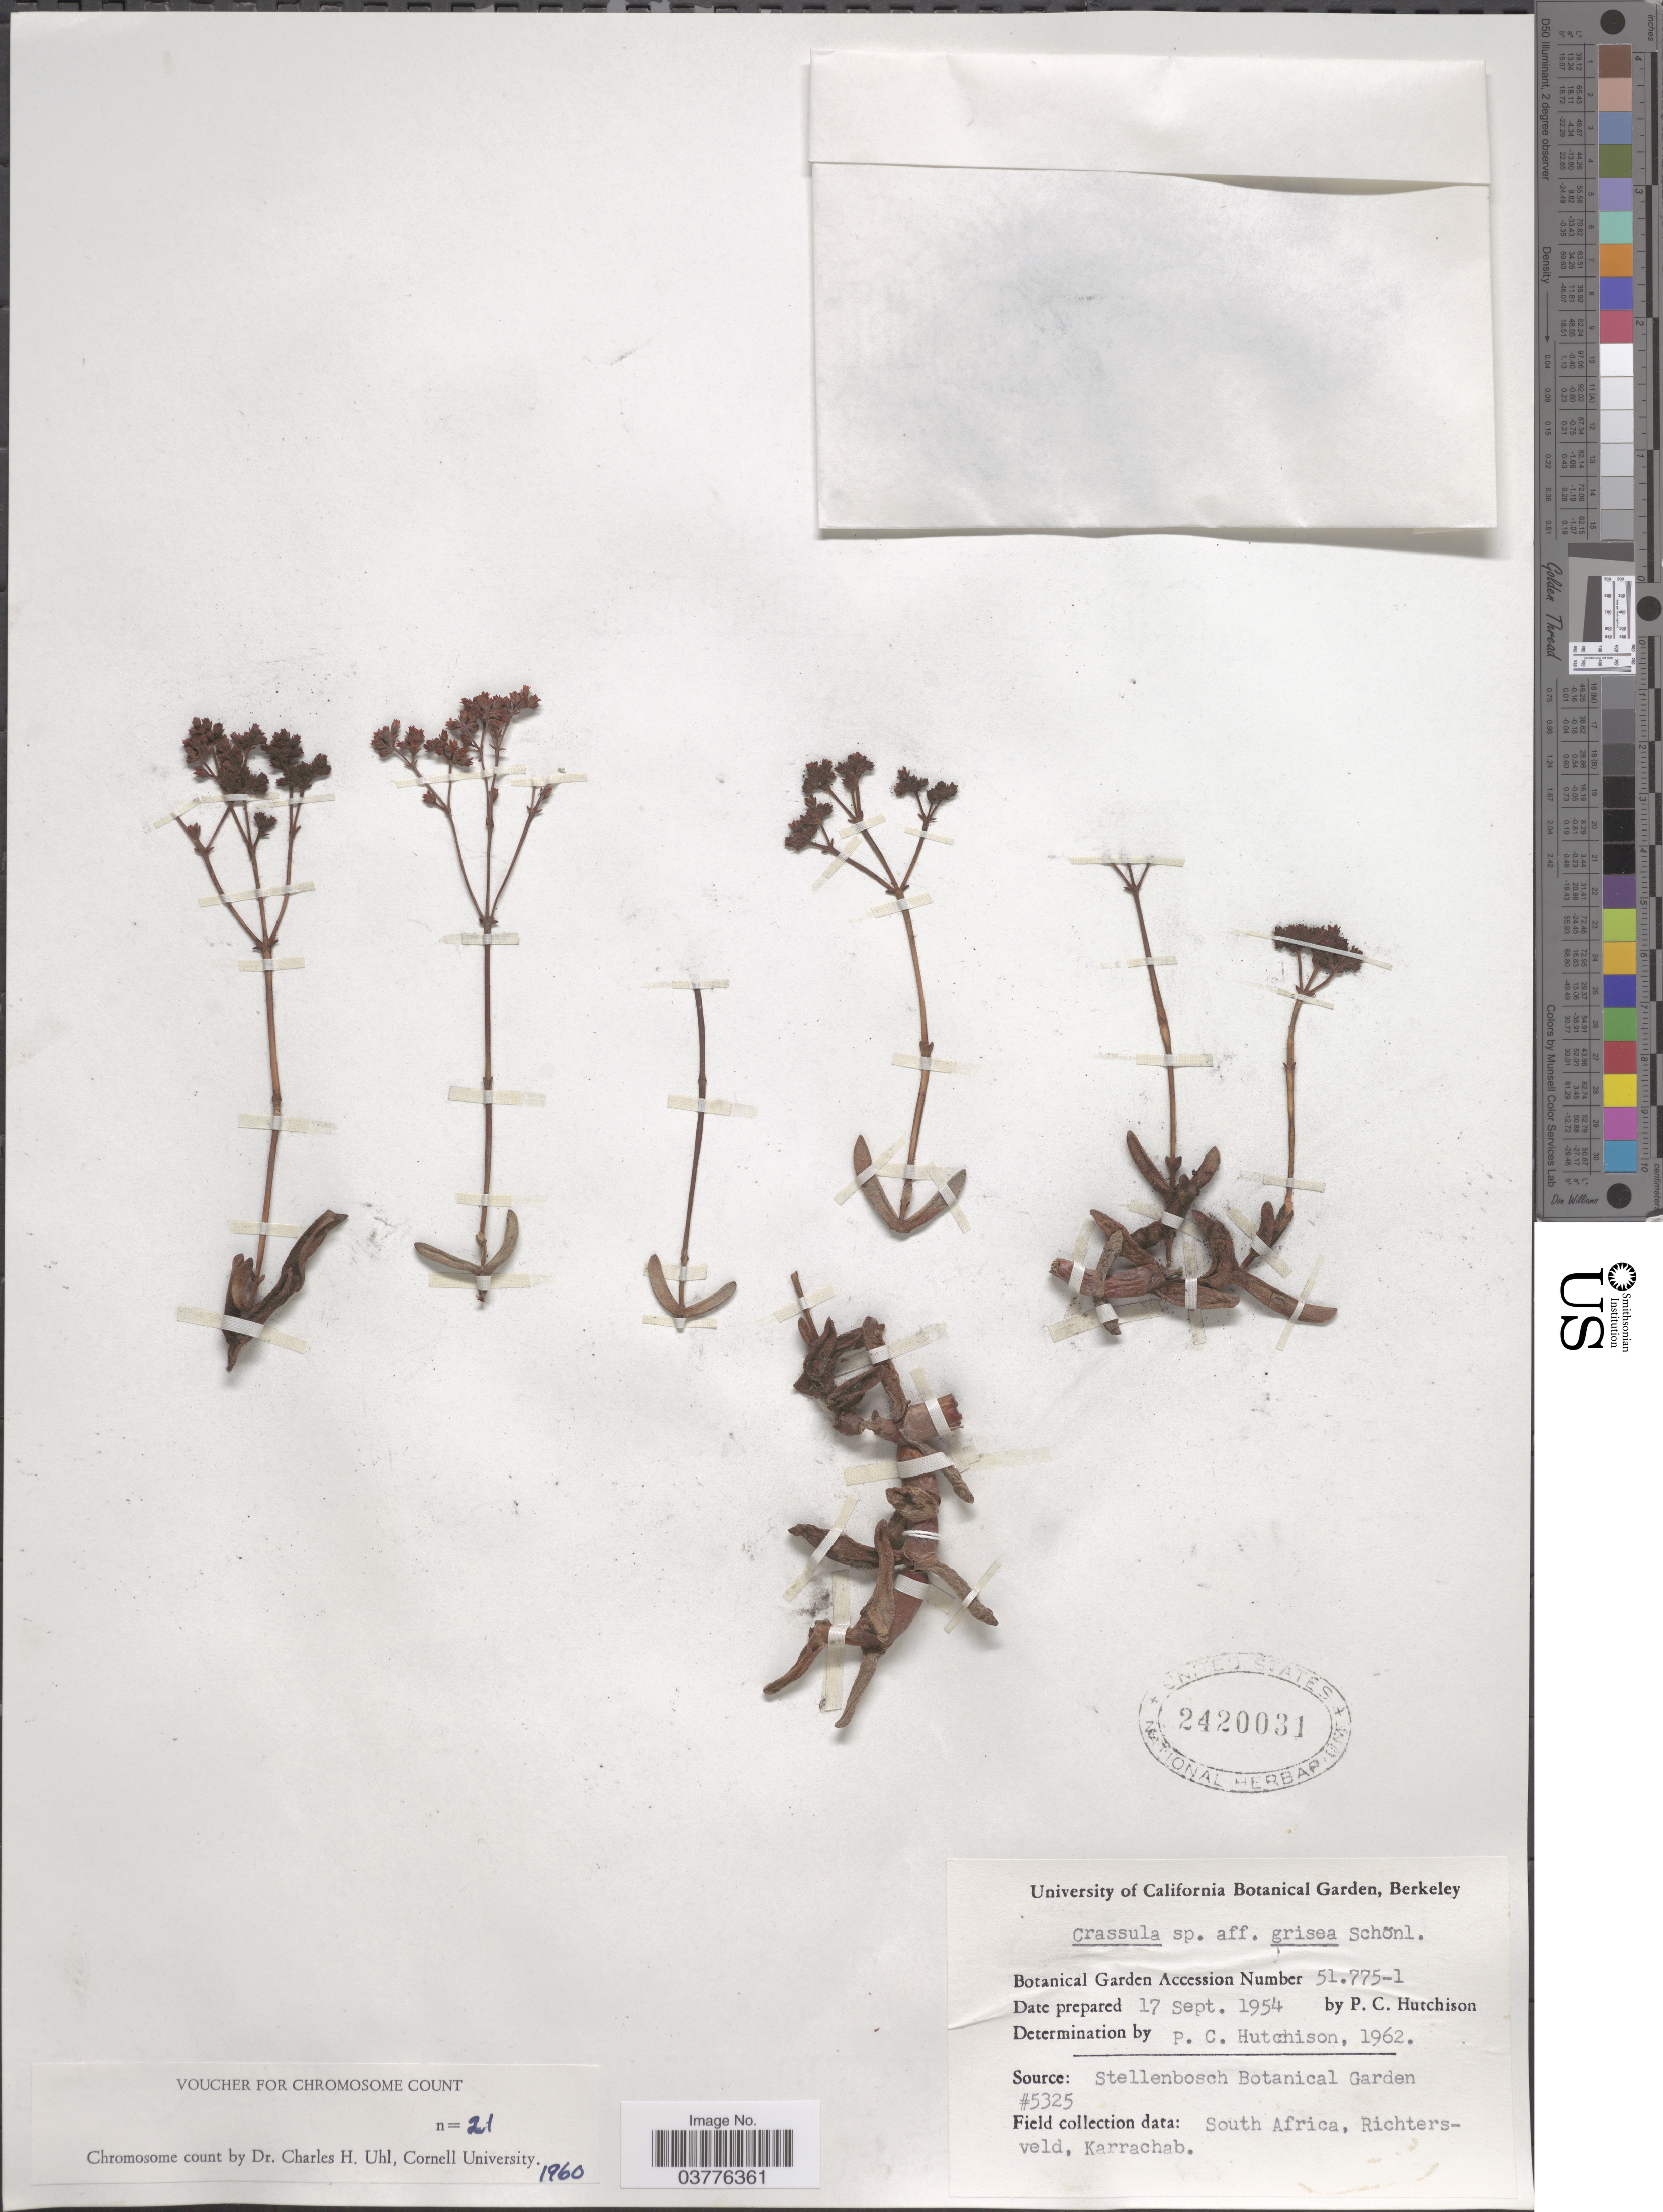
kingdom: Plantae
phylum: Tracheophyta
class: Magnoliopsida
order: Saxifragales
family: Crassulaceae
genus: Crassula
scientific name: Crassula grisea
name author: Schönland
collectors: P. C. Hutchison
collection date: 1954-09-17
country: United States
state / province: California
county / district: Alameda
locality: University of California Botanical Garden, Berkeley.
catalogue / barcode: US 2420031